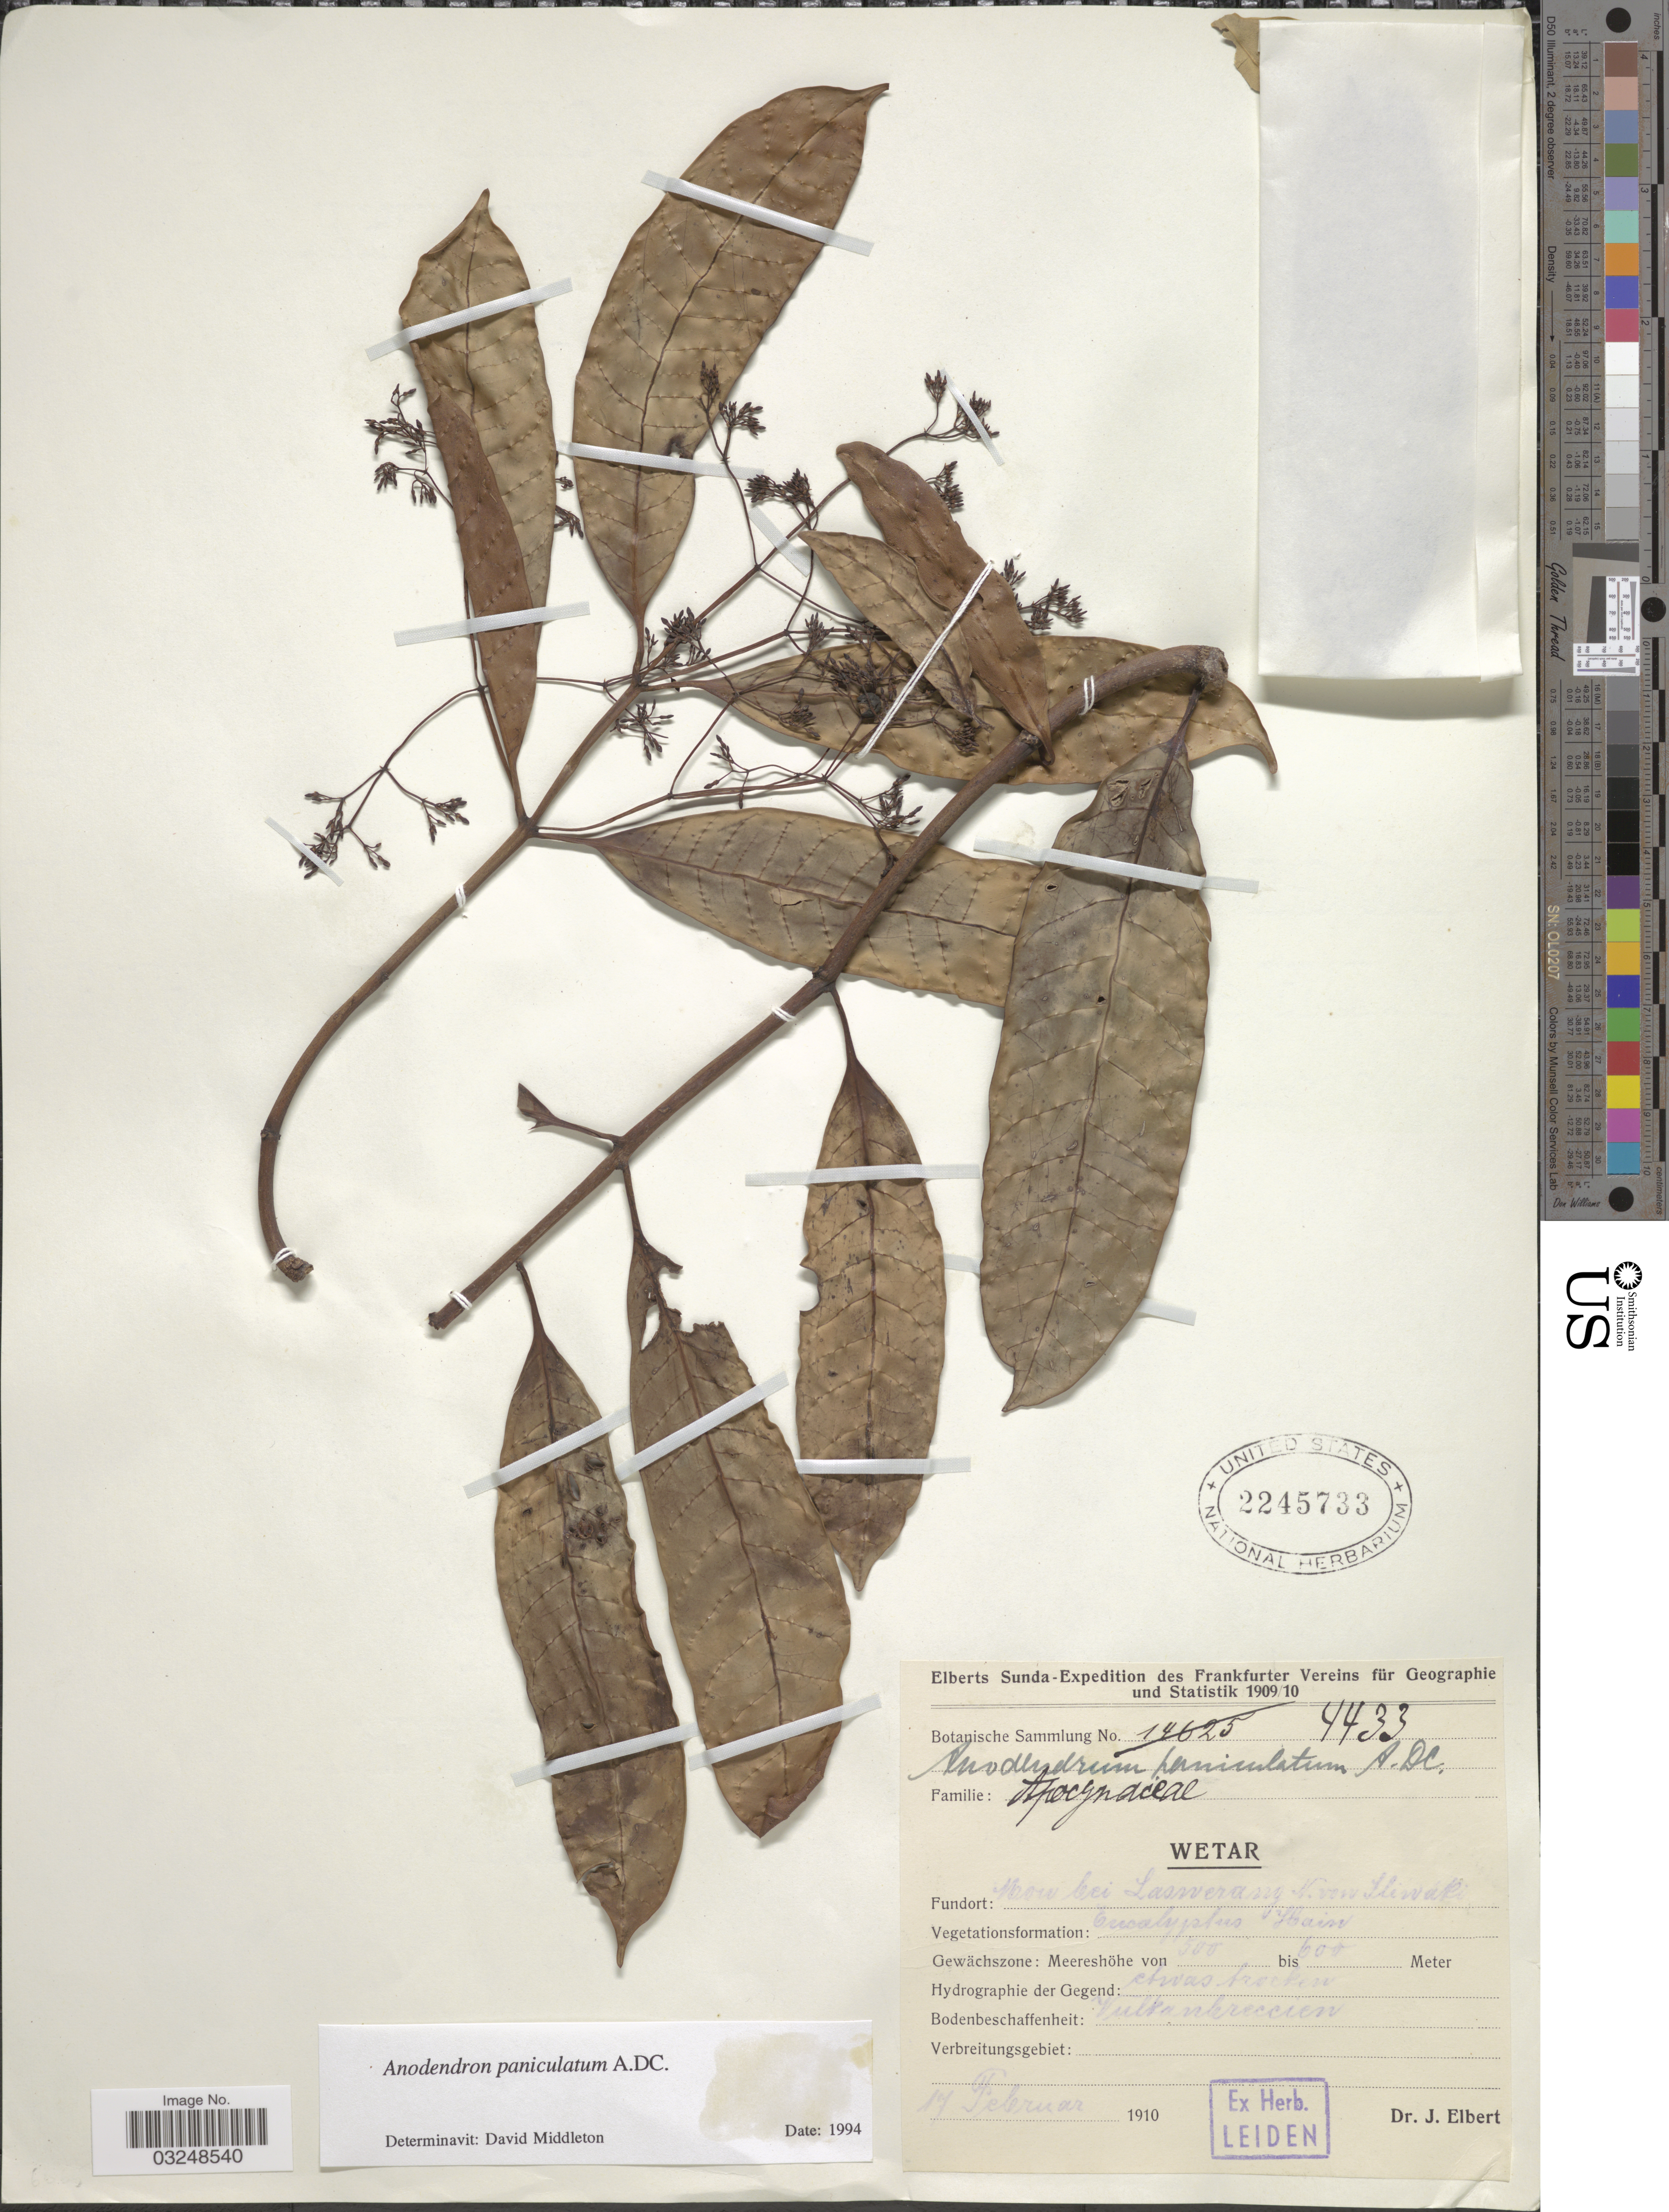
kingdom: Plantae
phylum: Tracheophyta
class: Magnoliopsida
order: Gentianales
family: Apocynaceae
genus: Anodendron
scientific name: Anodendron paniculatum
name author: A. DC.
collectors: J. Elbert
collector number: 4433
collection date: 1910-02-17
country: Indonesia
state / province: Maluku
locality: Now [interpreted] bei Laswerang N. von Iliwaki.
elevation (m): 500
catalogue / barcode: US 2245733